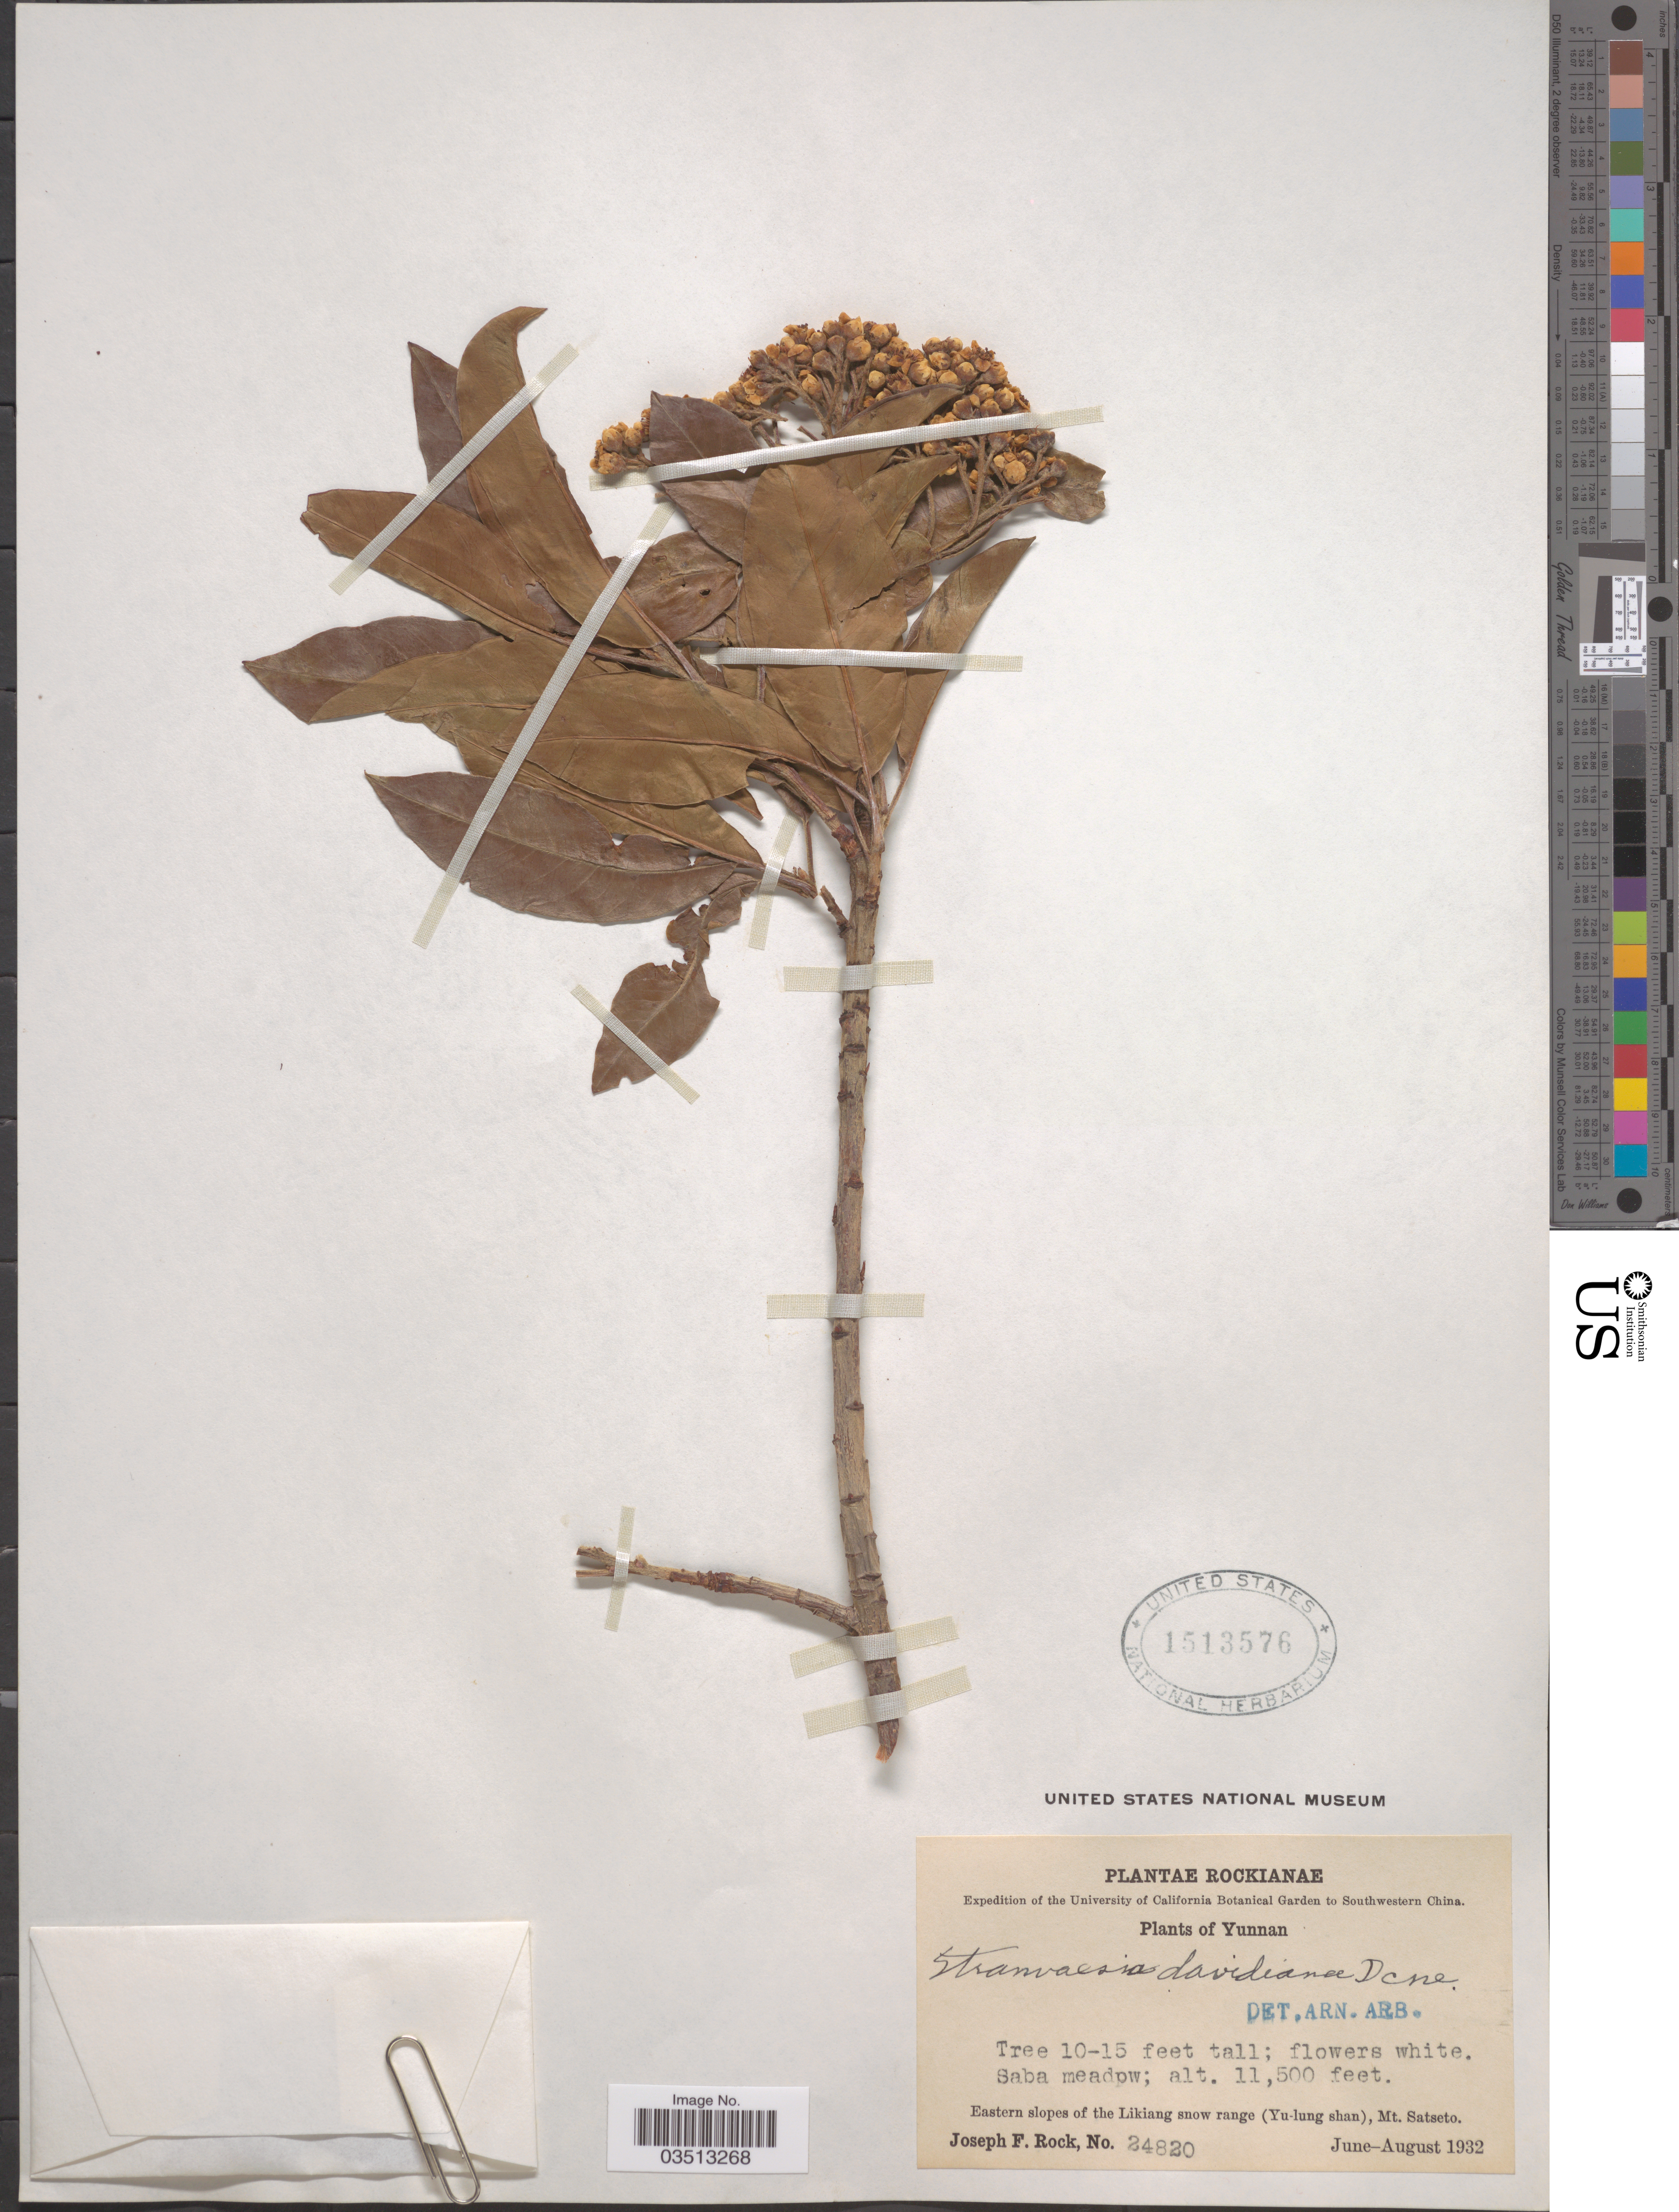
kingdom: Plantae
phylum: Tracheophyta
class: Magnoliopsida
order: Rosales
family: Rosaceae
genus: Stranvaesia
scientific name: Stranvaesia davidiana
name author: Decne.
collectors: J. F. Rock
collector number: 24820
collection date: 1932-06/1932-08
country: China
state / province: Yunnan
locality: Southwestern China. Eastern slopes of the Likiang snow range (Yu-lung shan), Mt. Satseto.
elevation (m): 3505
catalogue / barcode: US 1513576